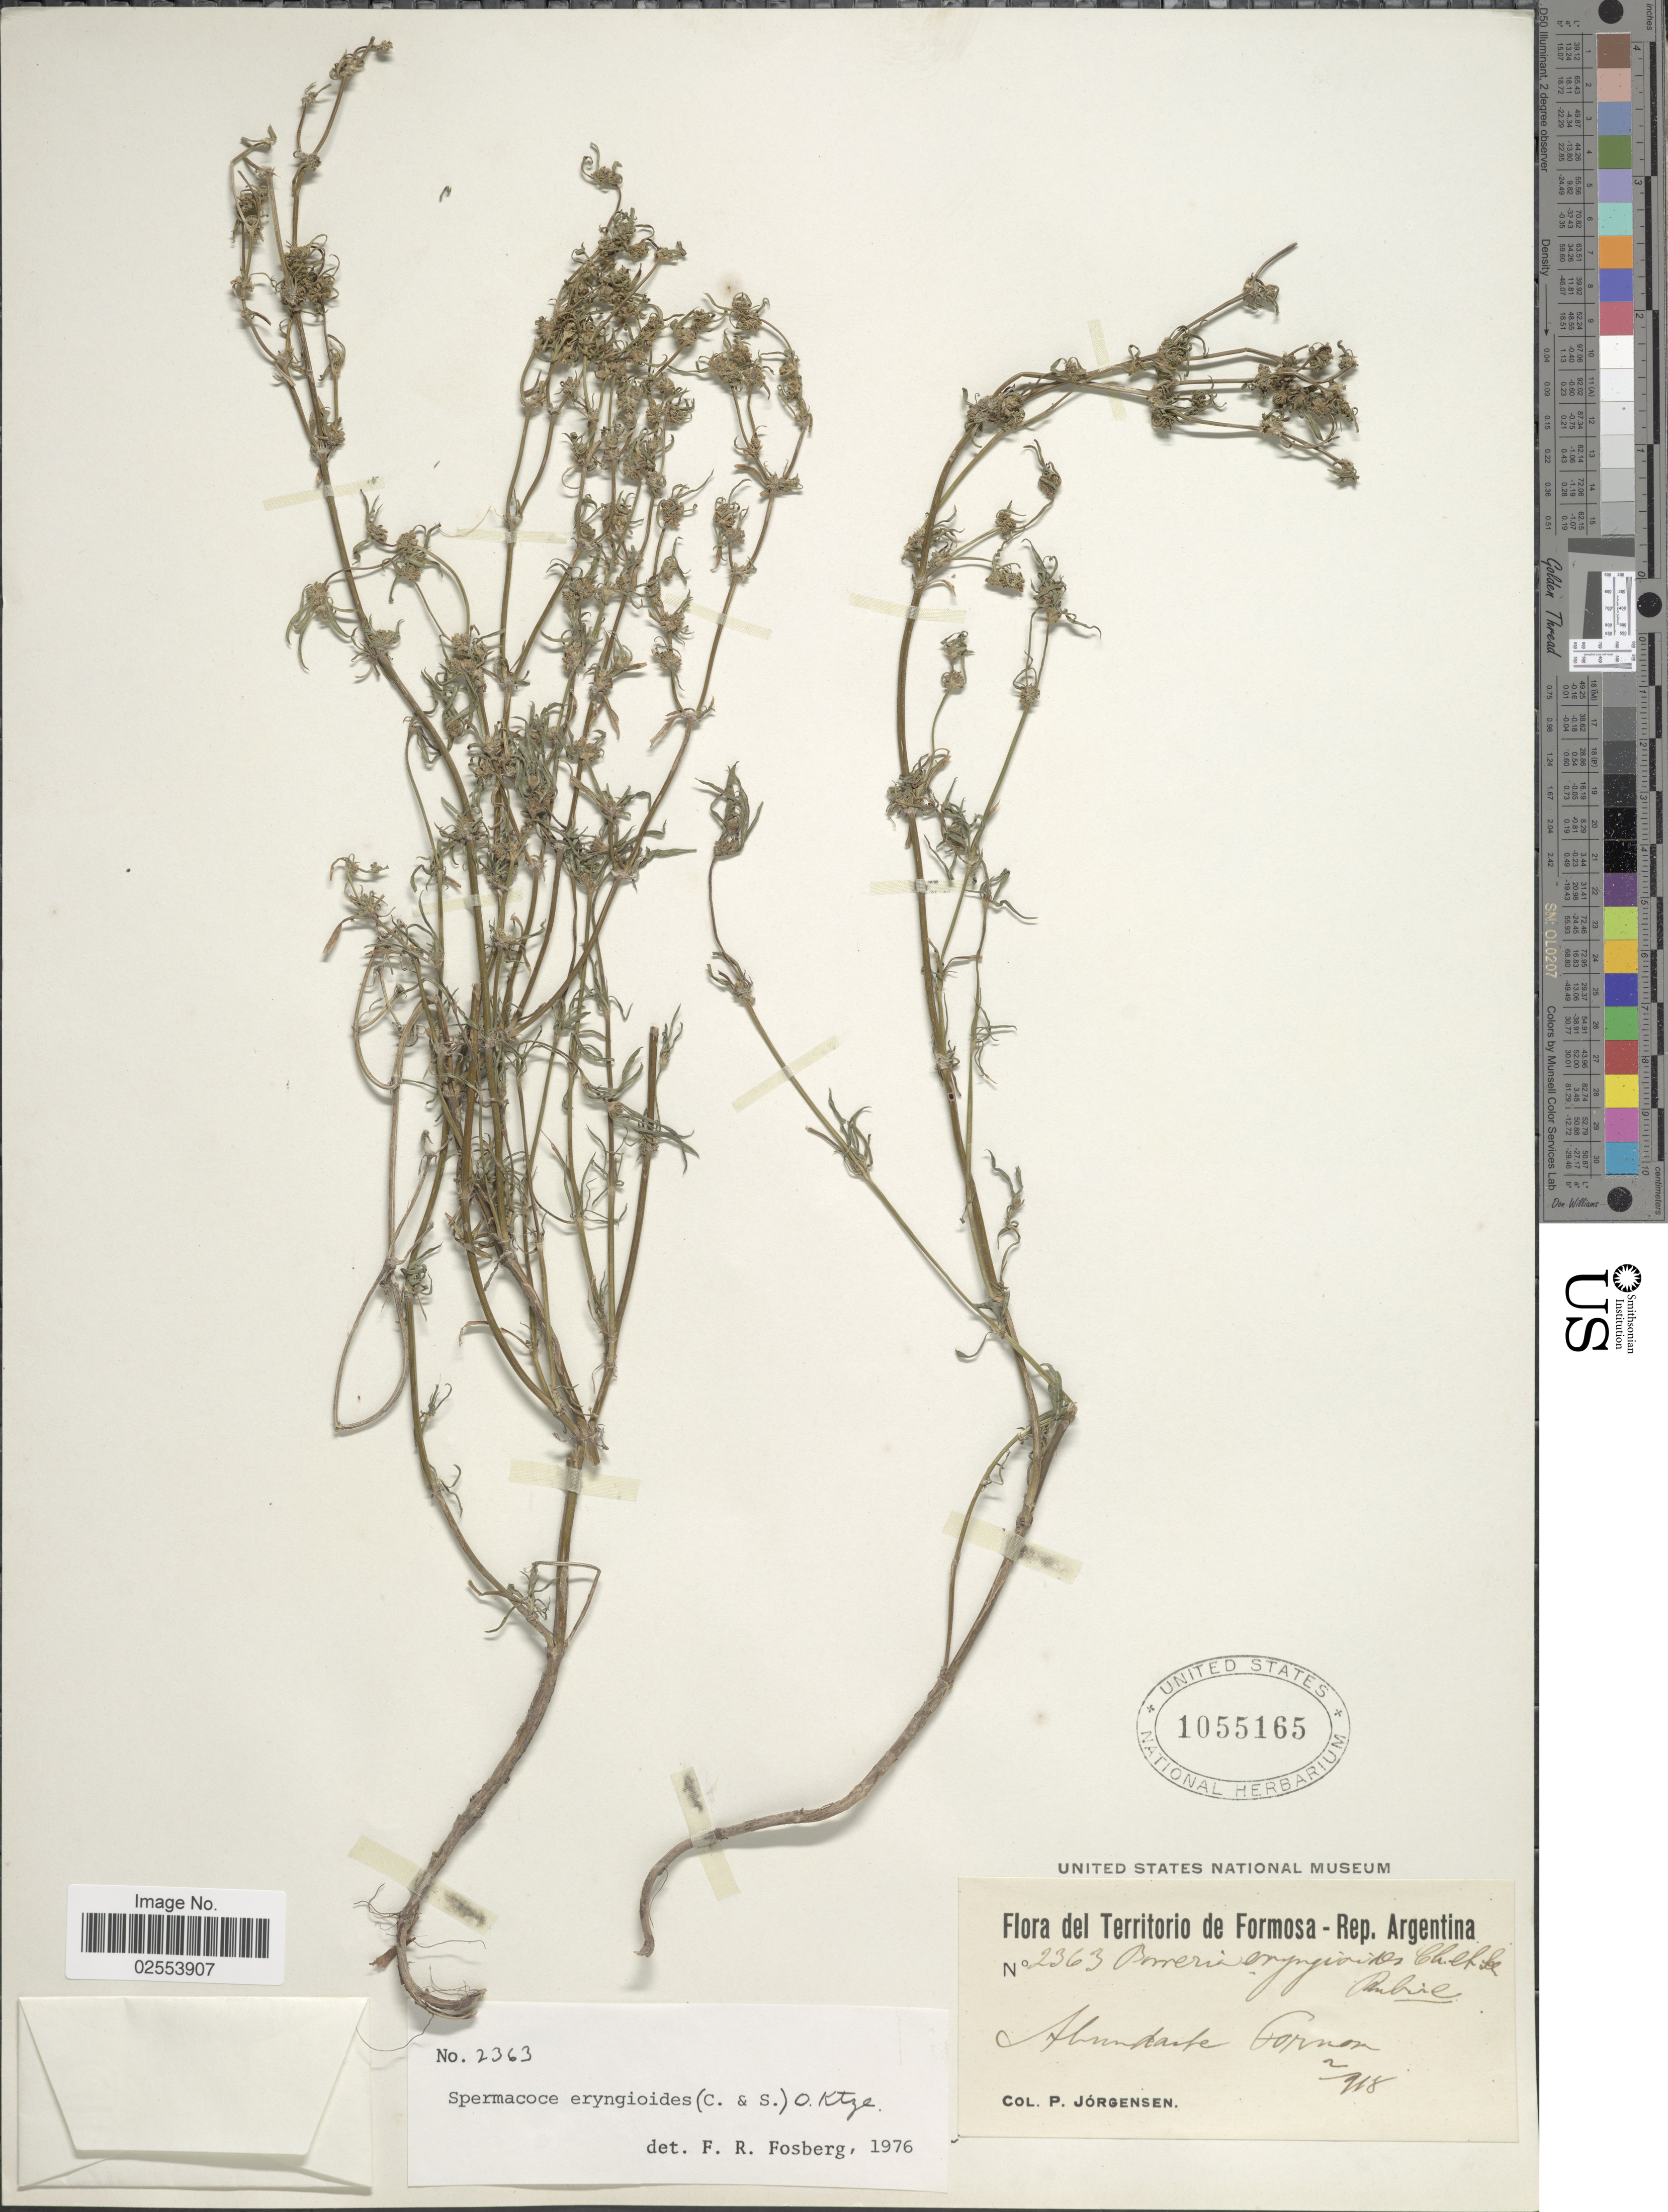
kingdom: Plantae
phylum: Tracheophyta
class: Magnoliopsida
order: Gentianales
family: Rubiaceae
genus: Spermacoce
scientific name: Spermacoce eryngioides var. eryngioides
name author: (Cham. & Schltdl.) Kuntze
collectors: P. Jörgensen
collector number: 2363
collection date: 1918-02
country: Argentina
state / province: Formosa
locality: Territorio de Formosa.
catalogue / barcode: US 1055165